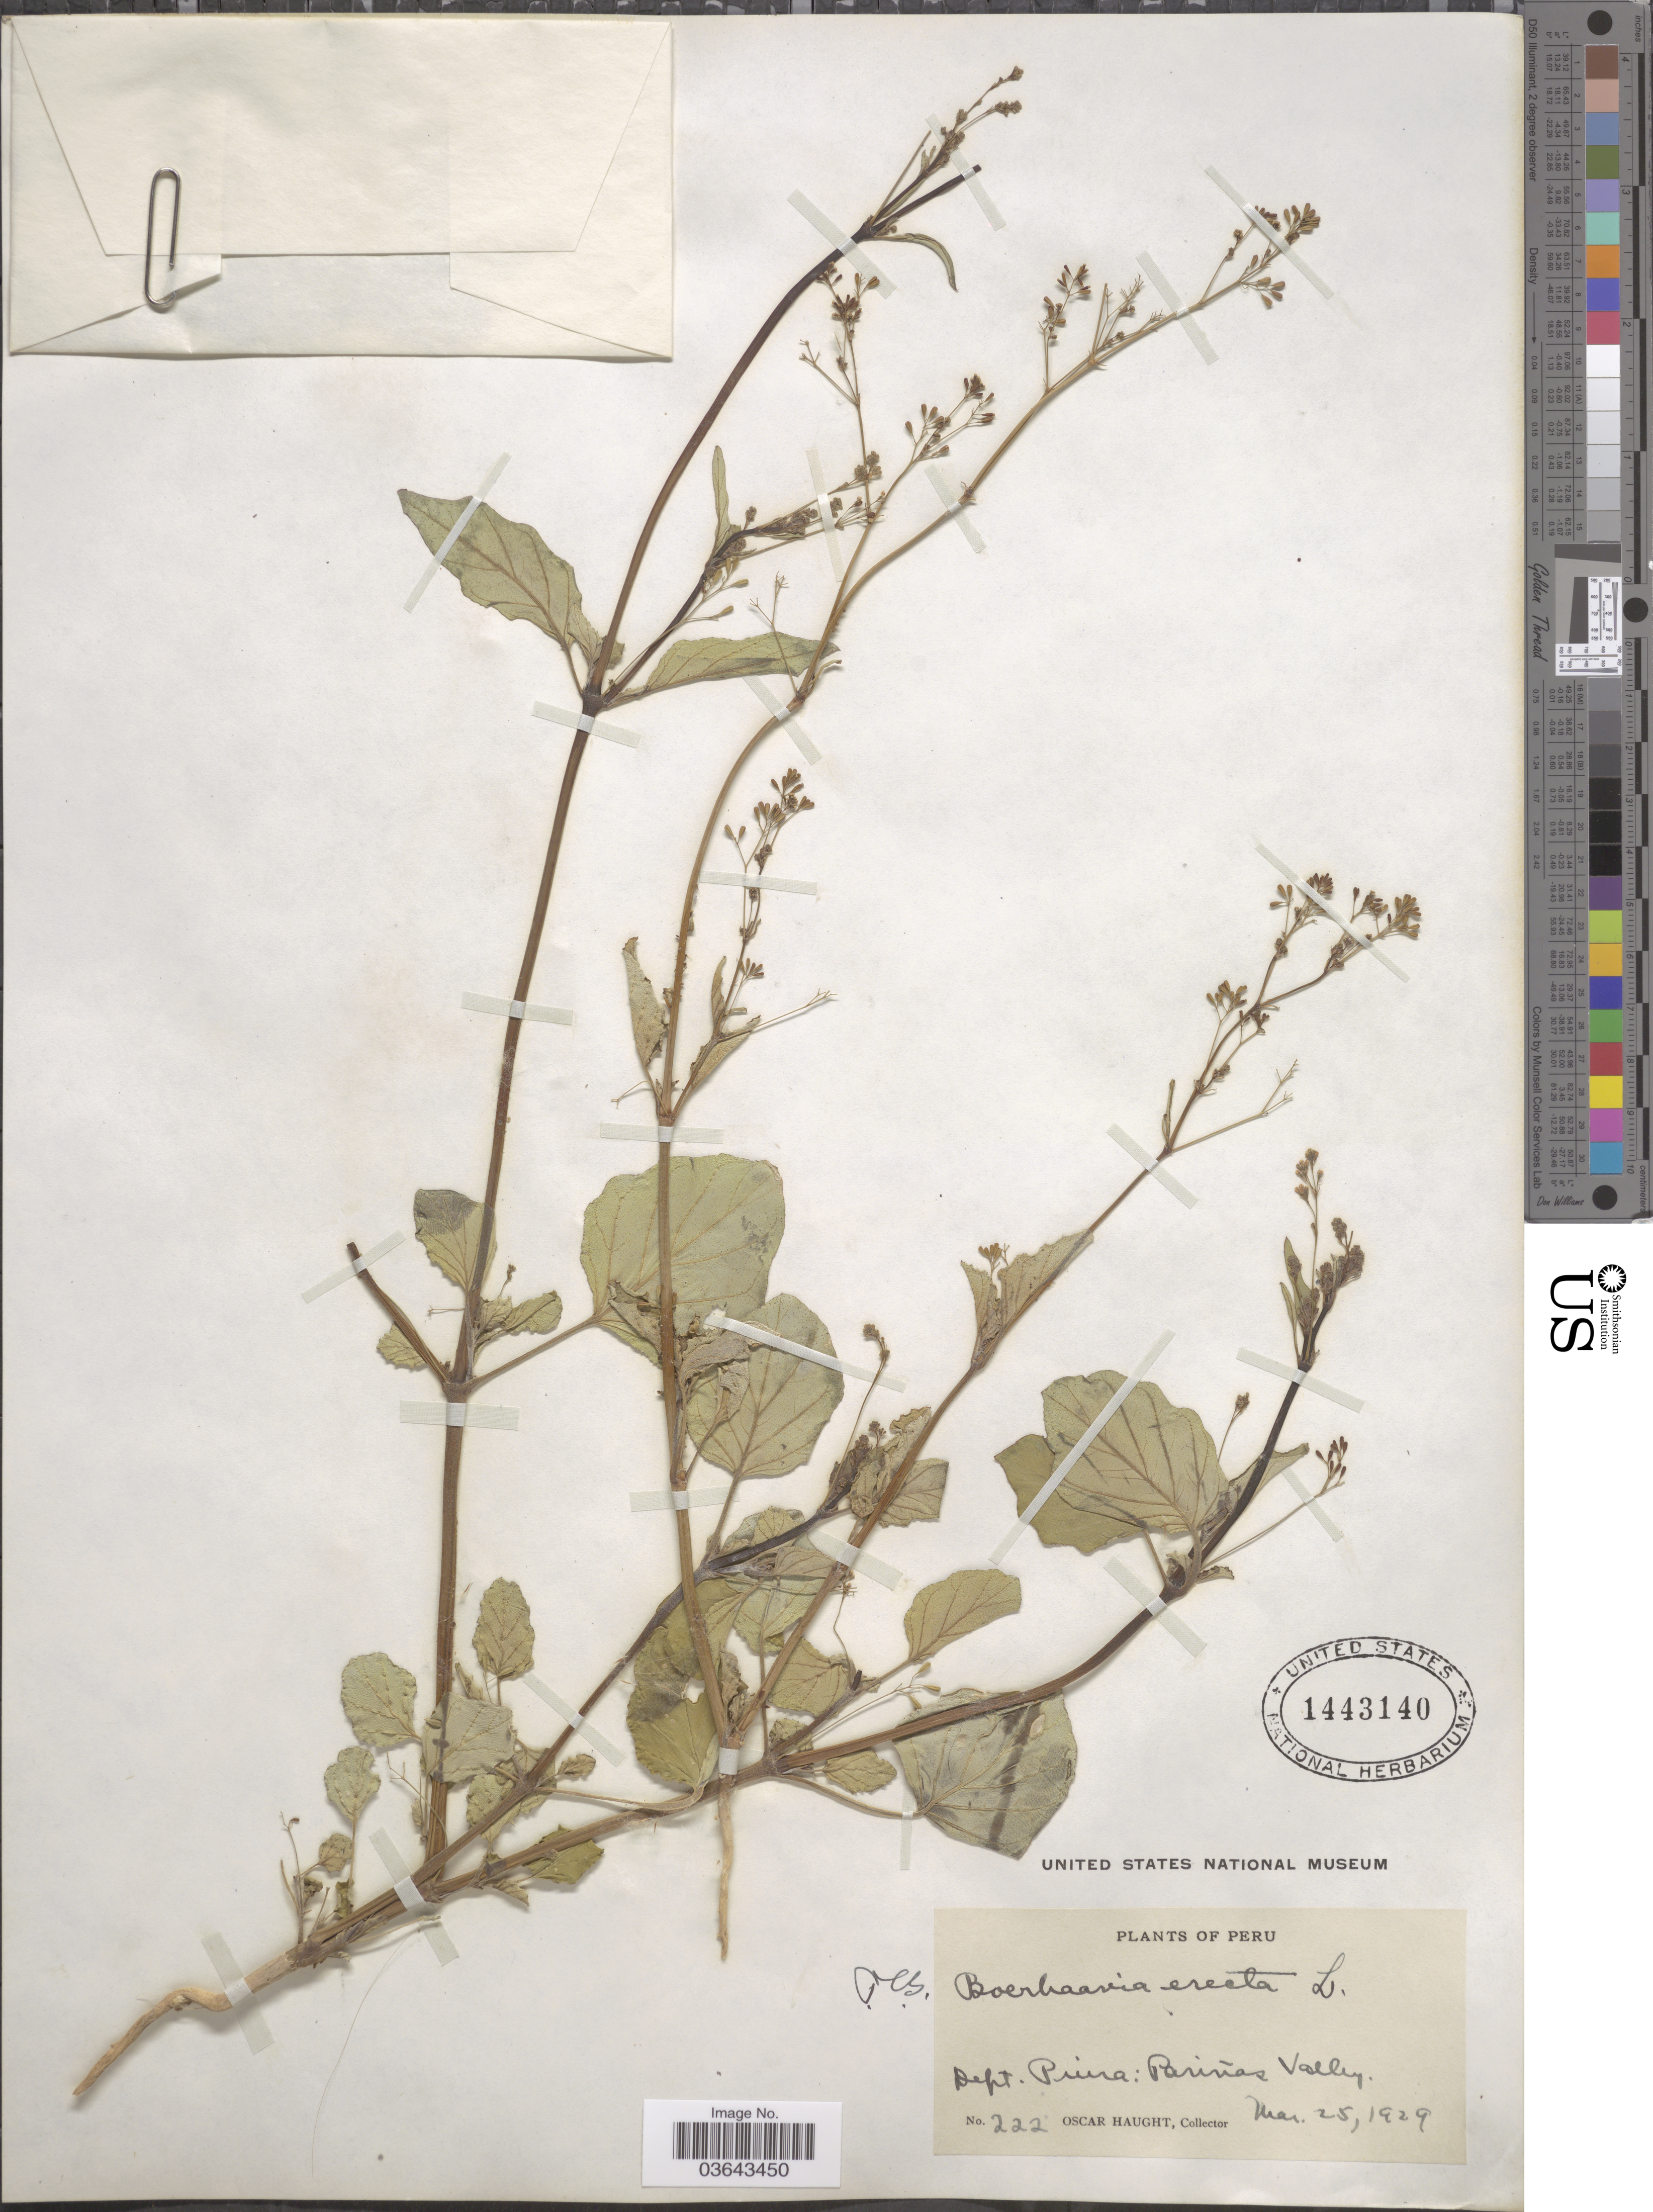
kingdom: Plantae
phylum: Tracheophyta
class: Magnoliopsida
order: Caryophyllales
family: Nyctaginaceae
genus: Boerhavia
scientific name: Boerhavia erecta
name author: L.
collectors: O. Haught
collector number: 222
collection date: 1929-03-25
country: Peru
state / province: Piura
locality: Dept. Piura: Pariñas Valley.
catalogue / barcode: US 1443140